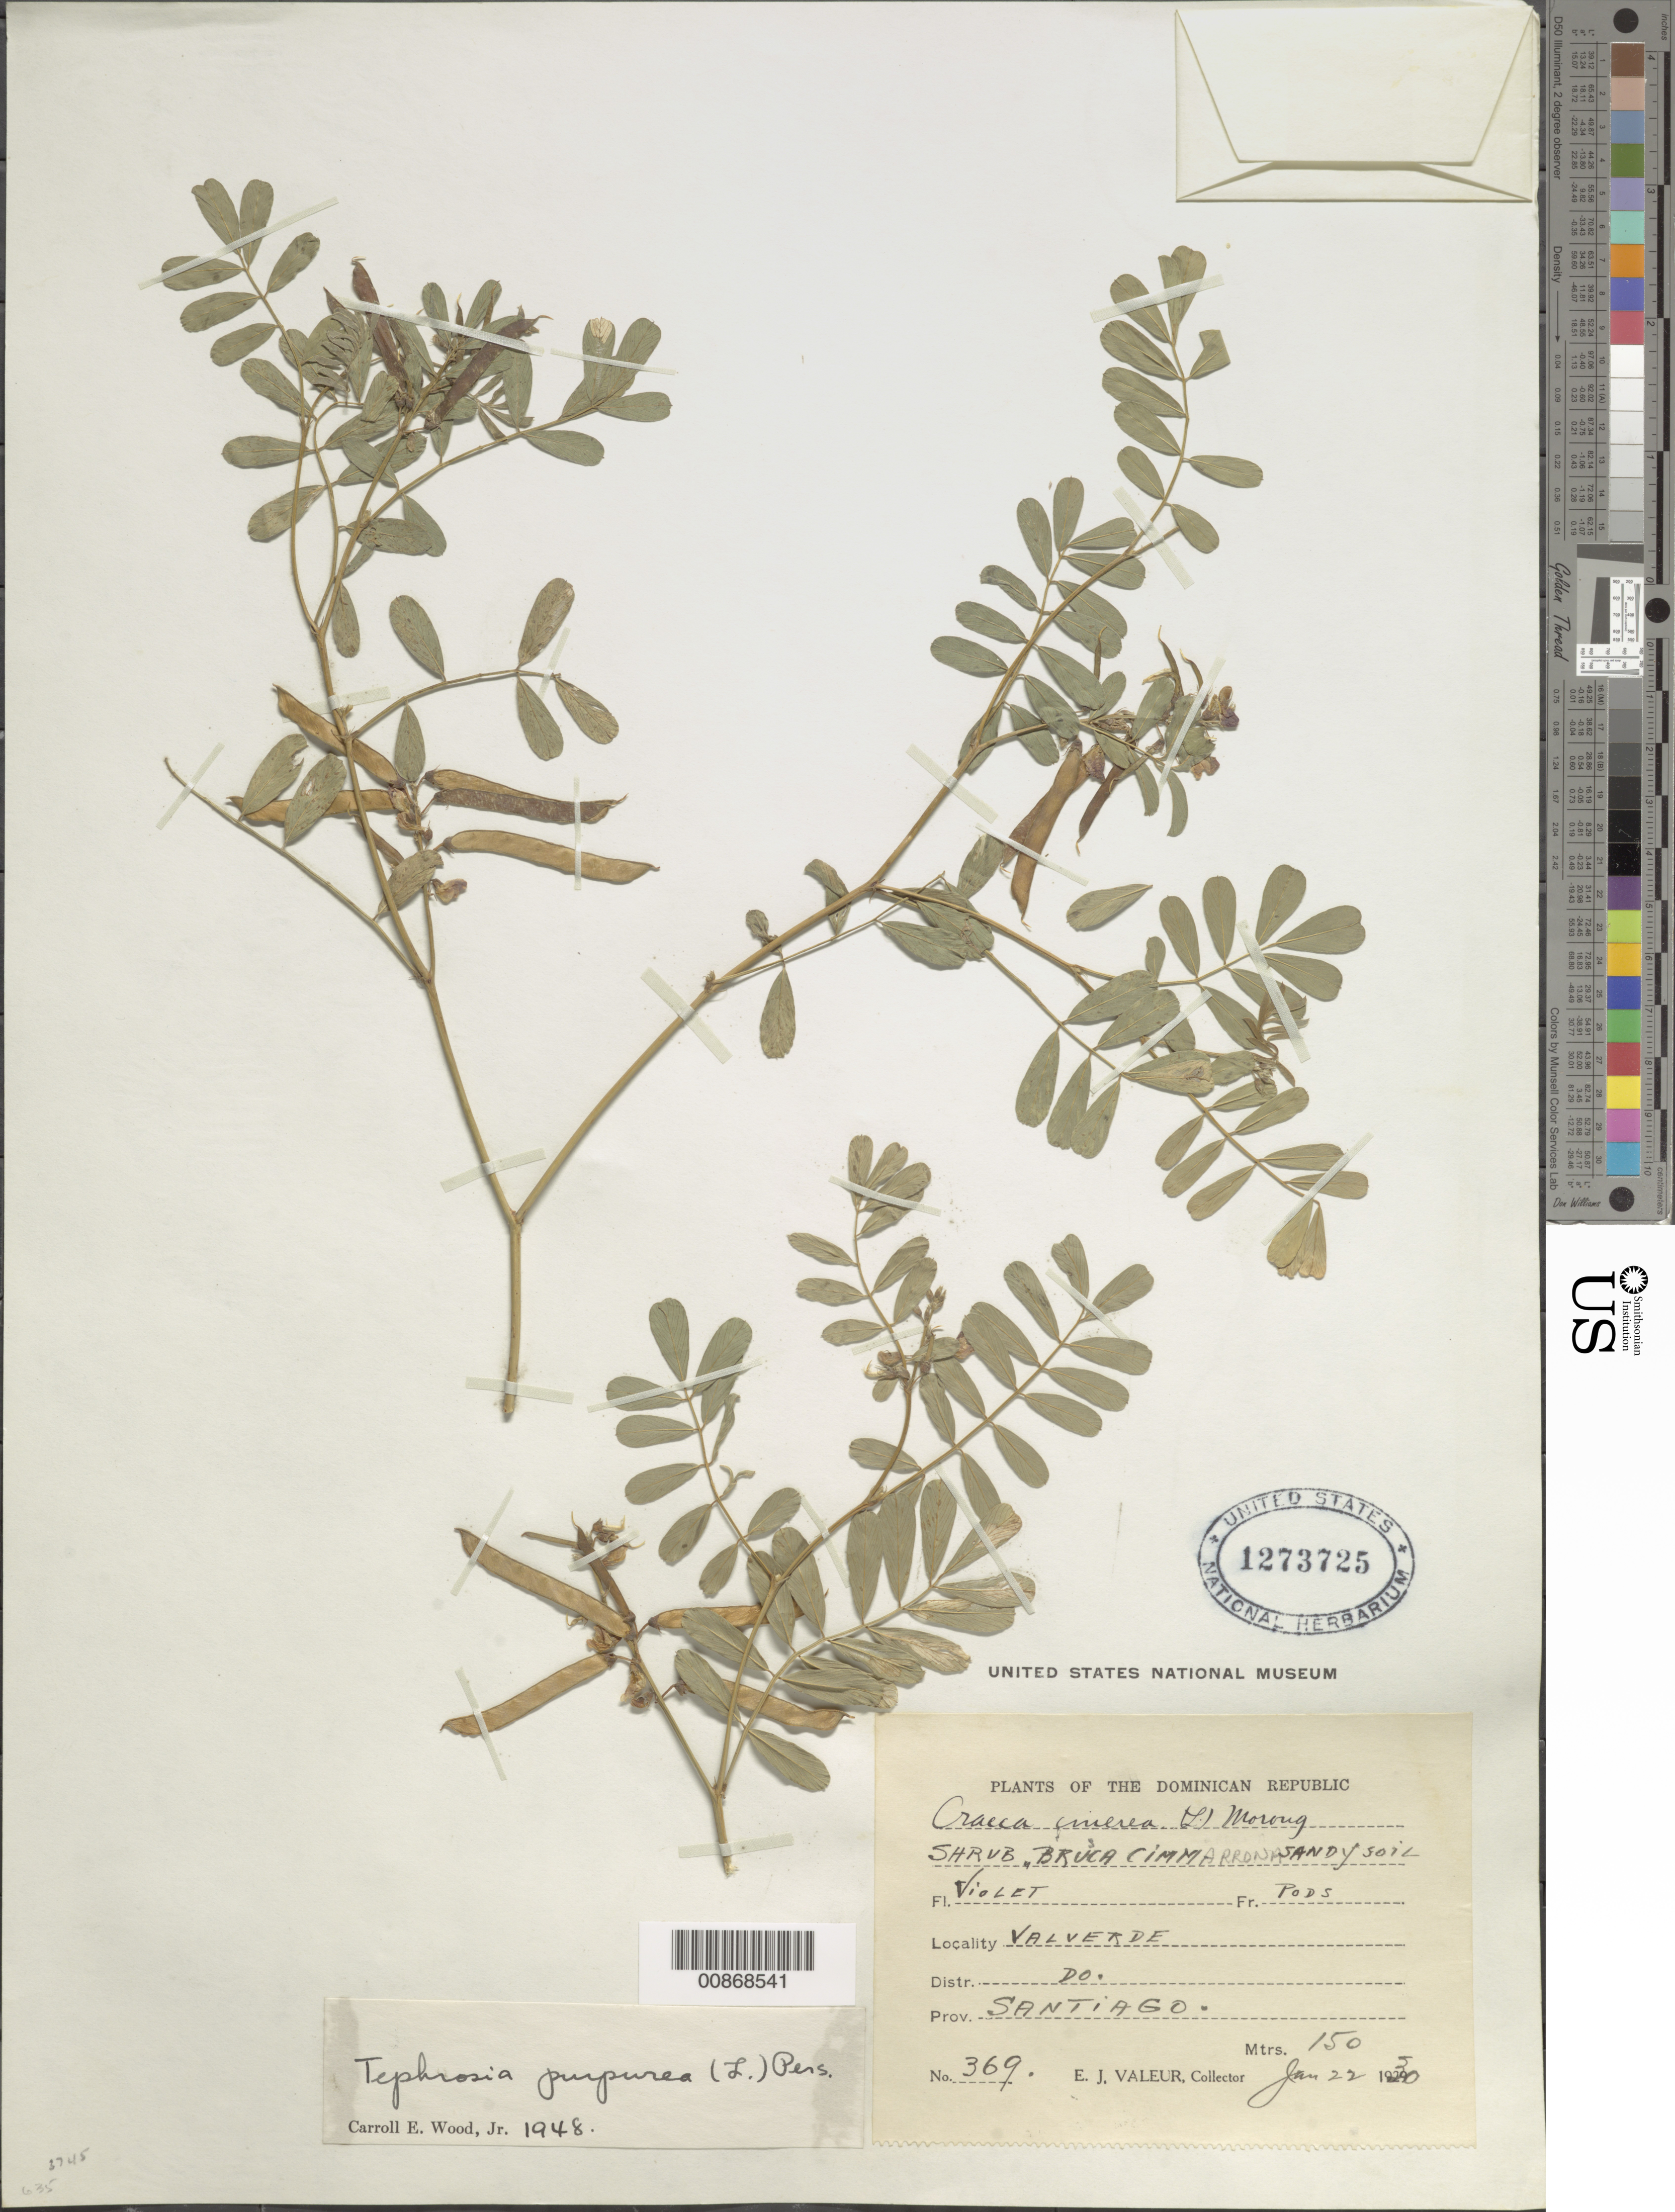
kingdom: Plantae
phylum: Tracheophyta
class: Magnoliopsida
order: Fabales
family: Fabaceae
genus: Tephrosia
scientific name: Tephrosia purpurea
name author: (L.) Pers.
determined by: Wood, C. E., Jr.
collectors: E. Valeur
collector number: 369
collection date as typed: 22 Jan 1930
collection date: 1930-01-22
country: Dominican Republic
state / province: Santiago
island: Hispaniola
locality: Valverde. Distr. Do.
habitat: Sandy soil.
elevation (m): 150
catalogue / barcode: US 1273725